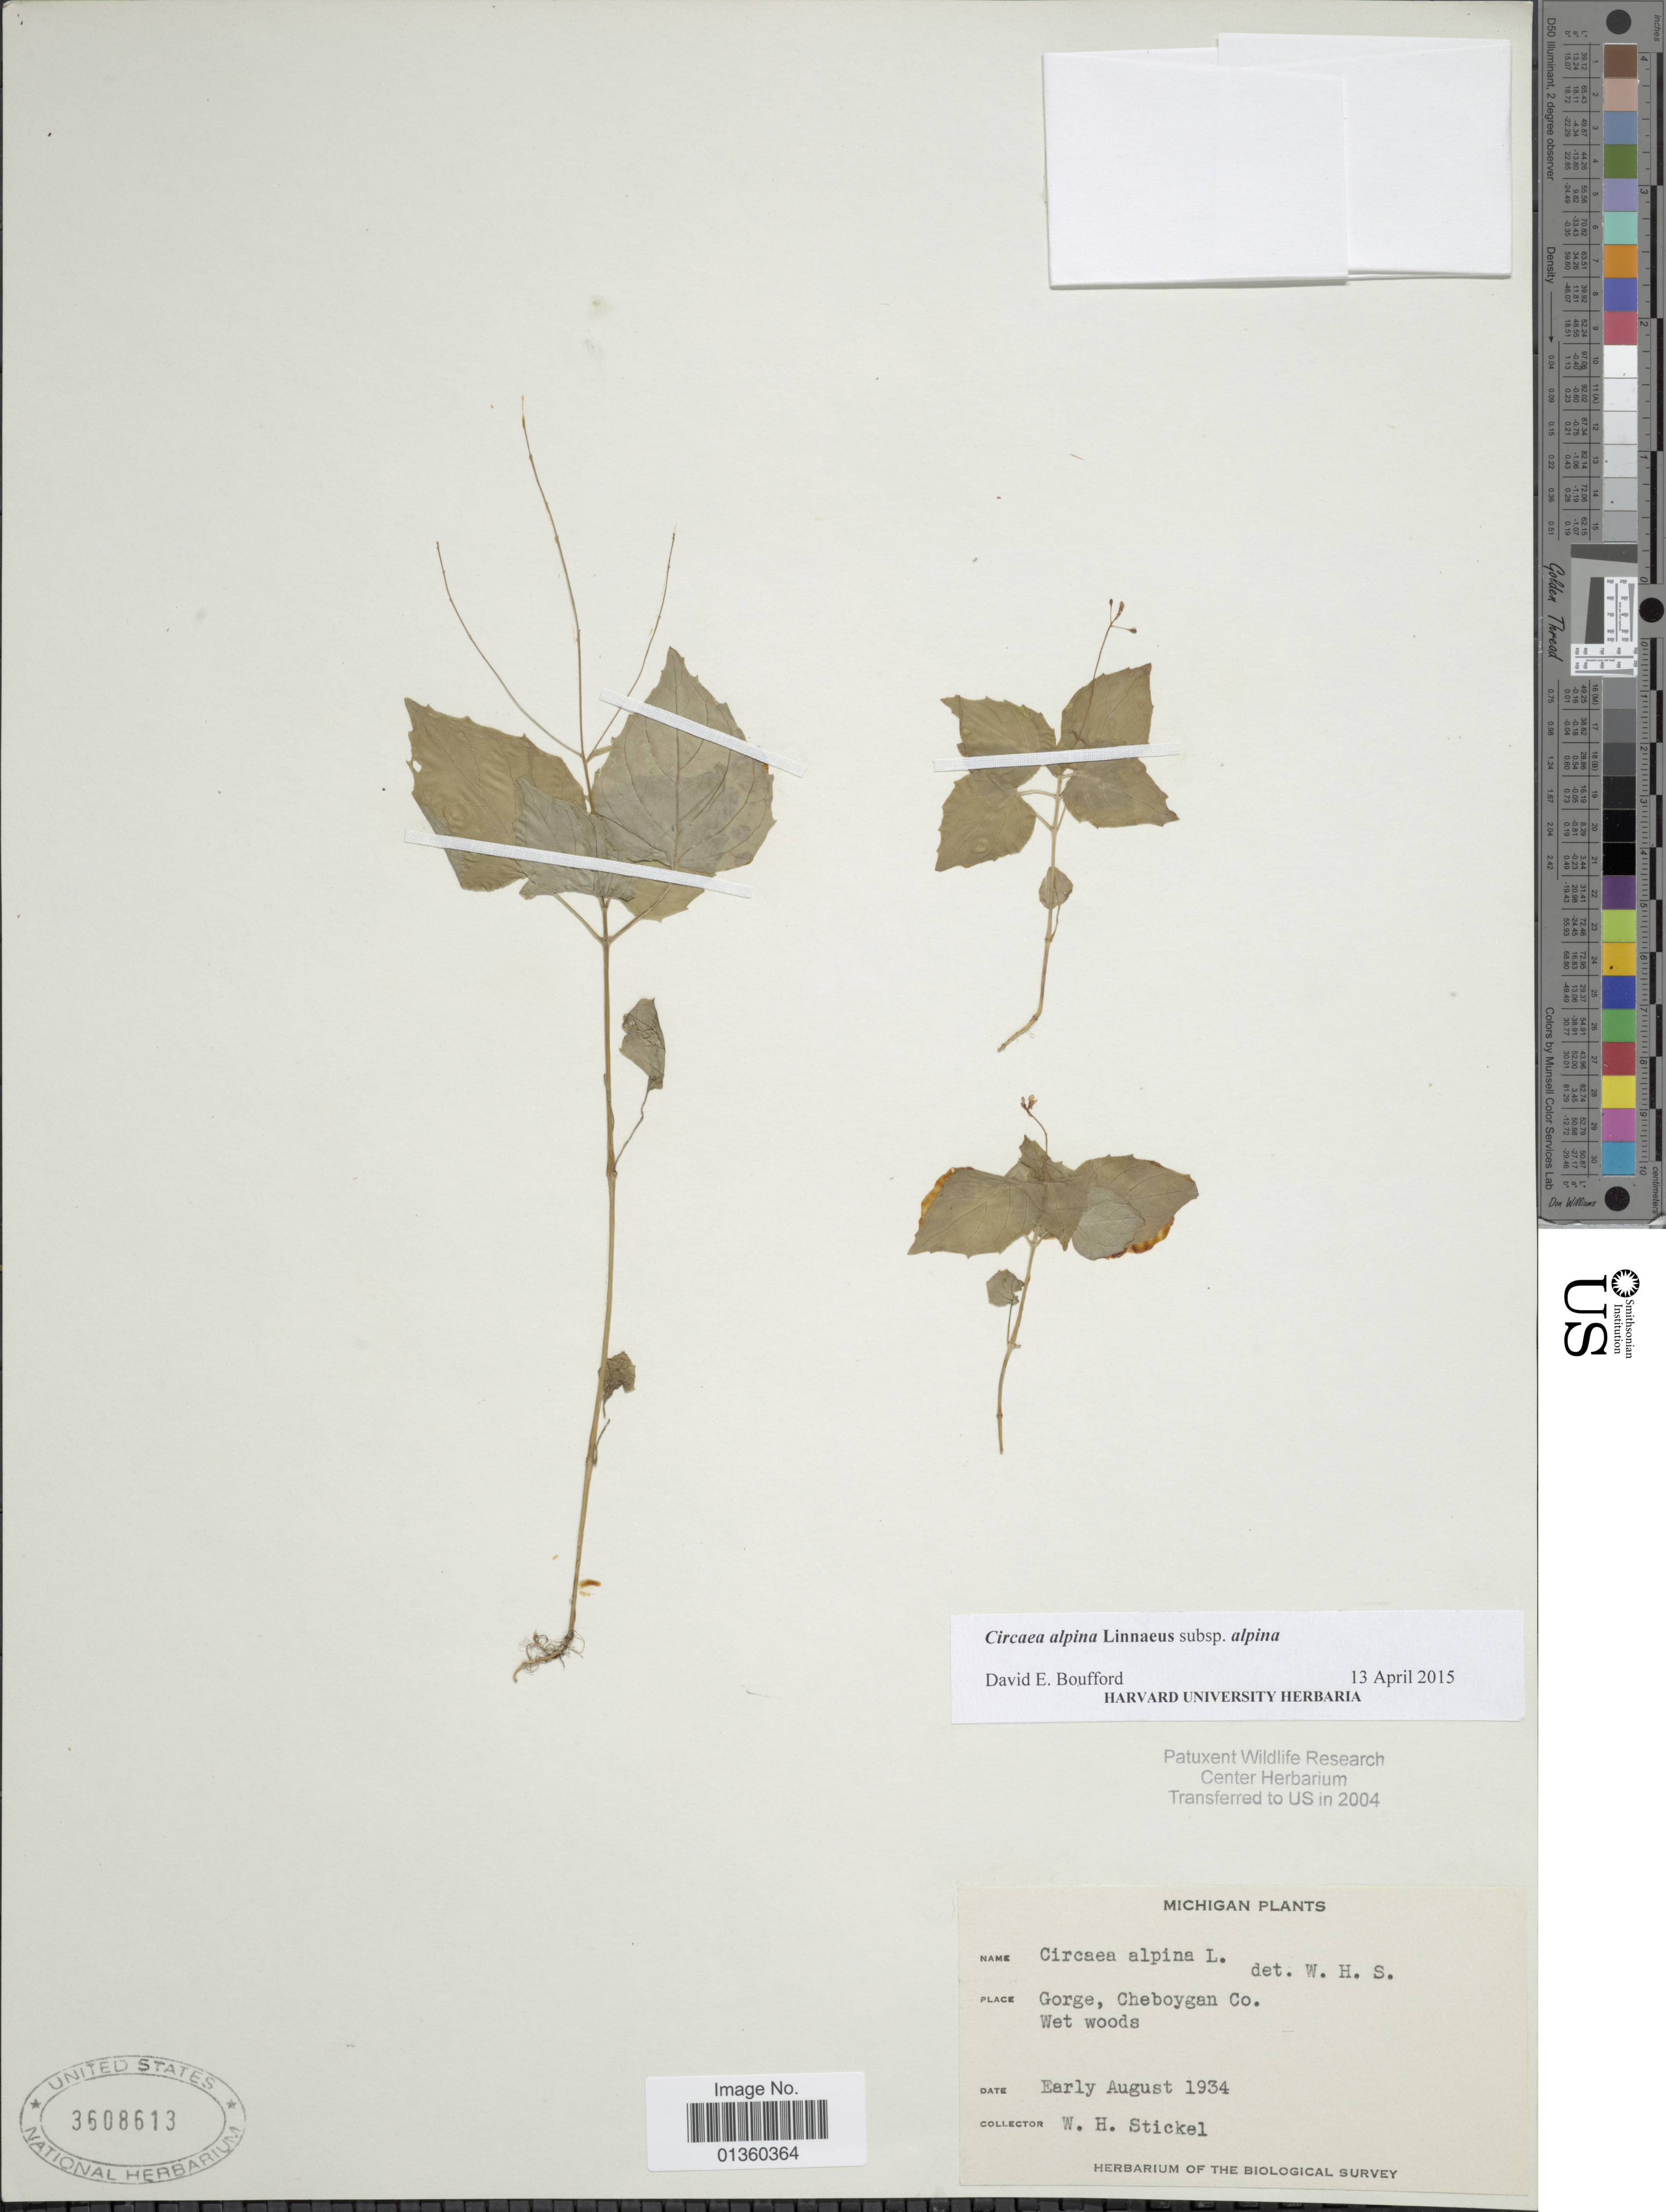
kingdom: Plantae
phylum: Tracheophyta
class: Magnoliopsida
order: Myrtales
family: Onagraceae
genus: Circaea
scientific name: Circaea alpina subsp. alpina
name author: L.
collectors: W. Stickel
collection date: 1934-08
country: United States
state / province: Michigan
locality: Gorge, Cheboygan Co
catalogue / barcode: US 3608613